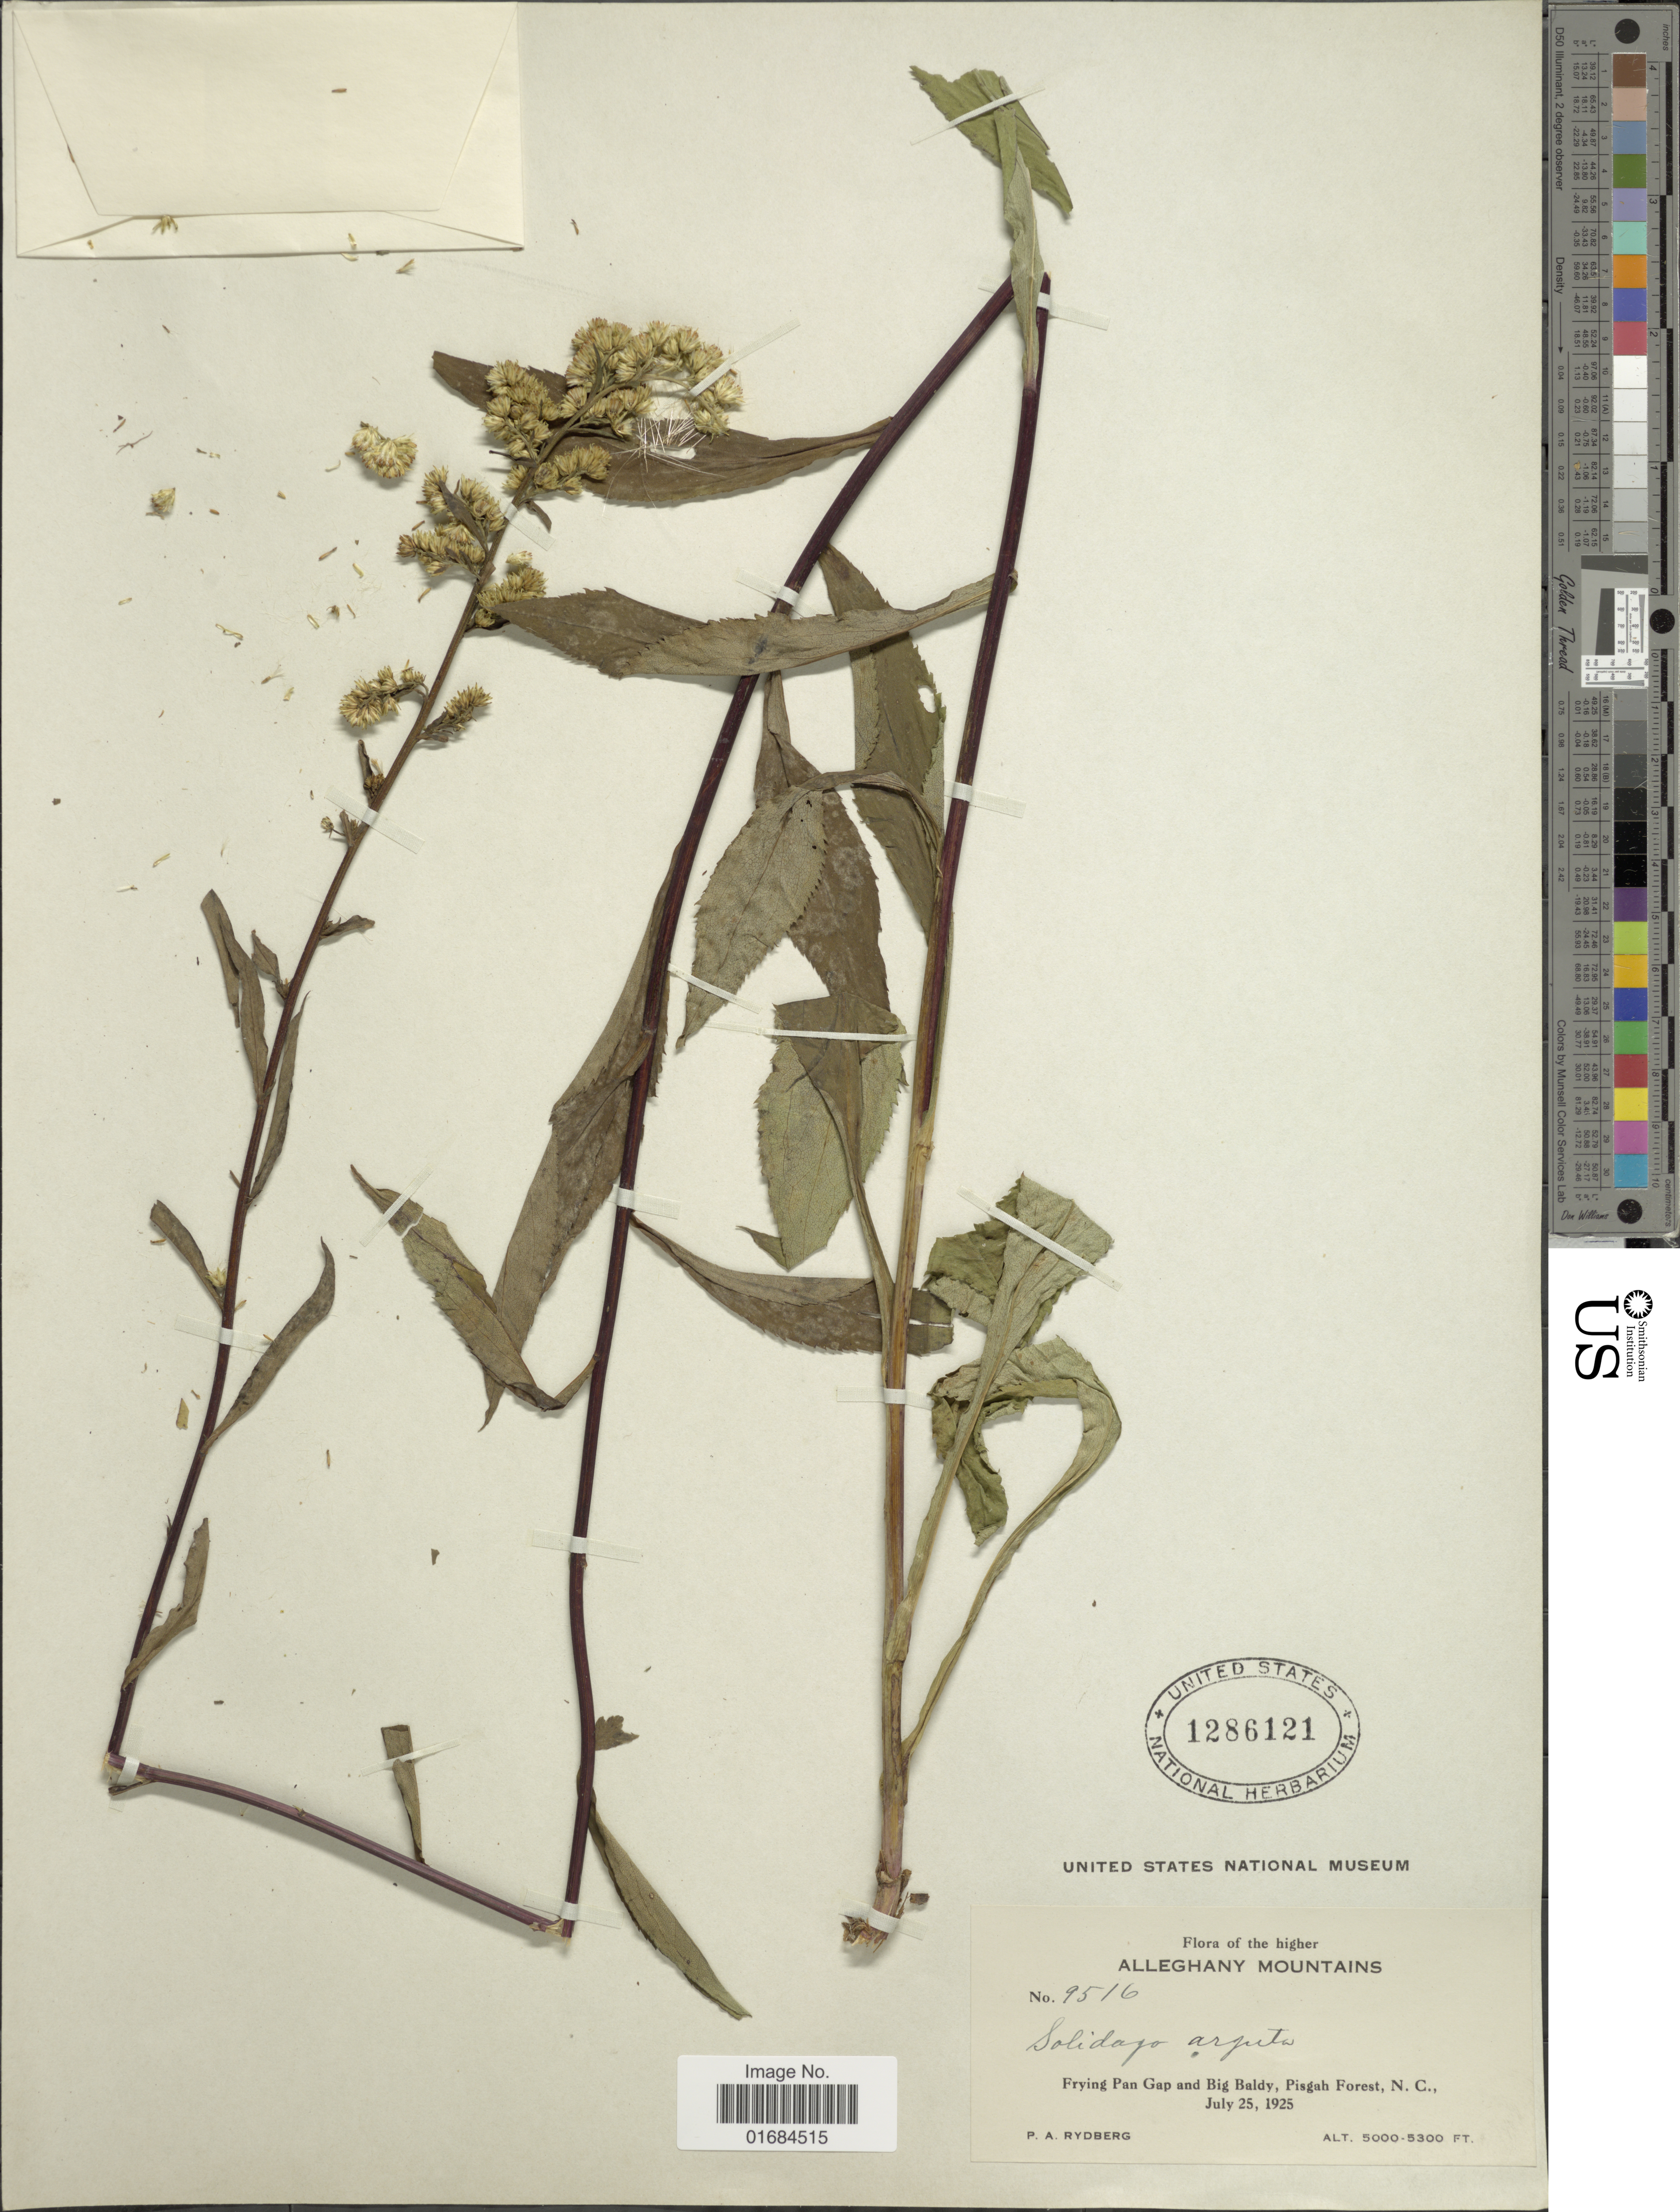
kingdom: Plantae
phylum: Tracheophyta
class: Magnoliopsida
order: Asterales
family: Asteraceae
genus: Solidago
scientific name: Solidago arguta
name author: Aiton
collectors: P. A. Rydberg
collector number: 9516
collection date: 1925-07-25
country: United States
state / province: North Carolina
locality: The Higher allleghany mountains, Frying Pan Gap and Big Baldy,Pisgah Forest.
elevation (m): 1524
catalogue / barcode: US 1286121